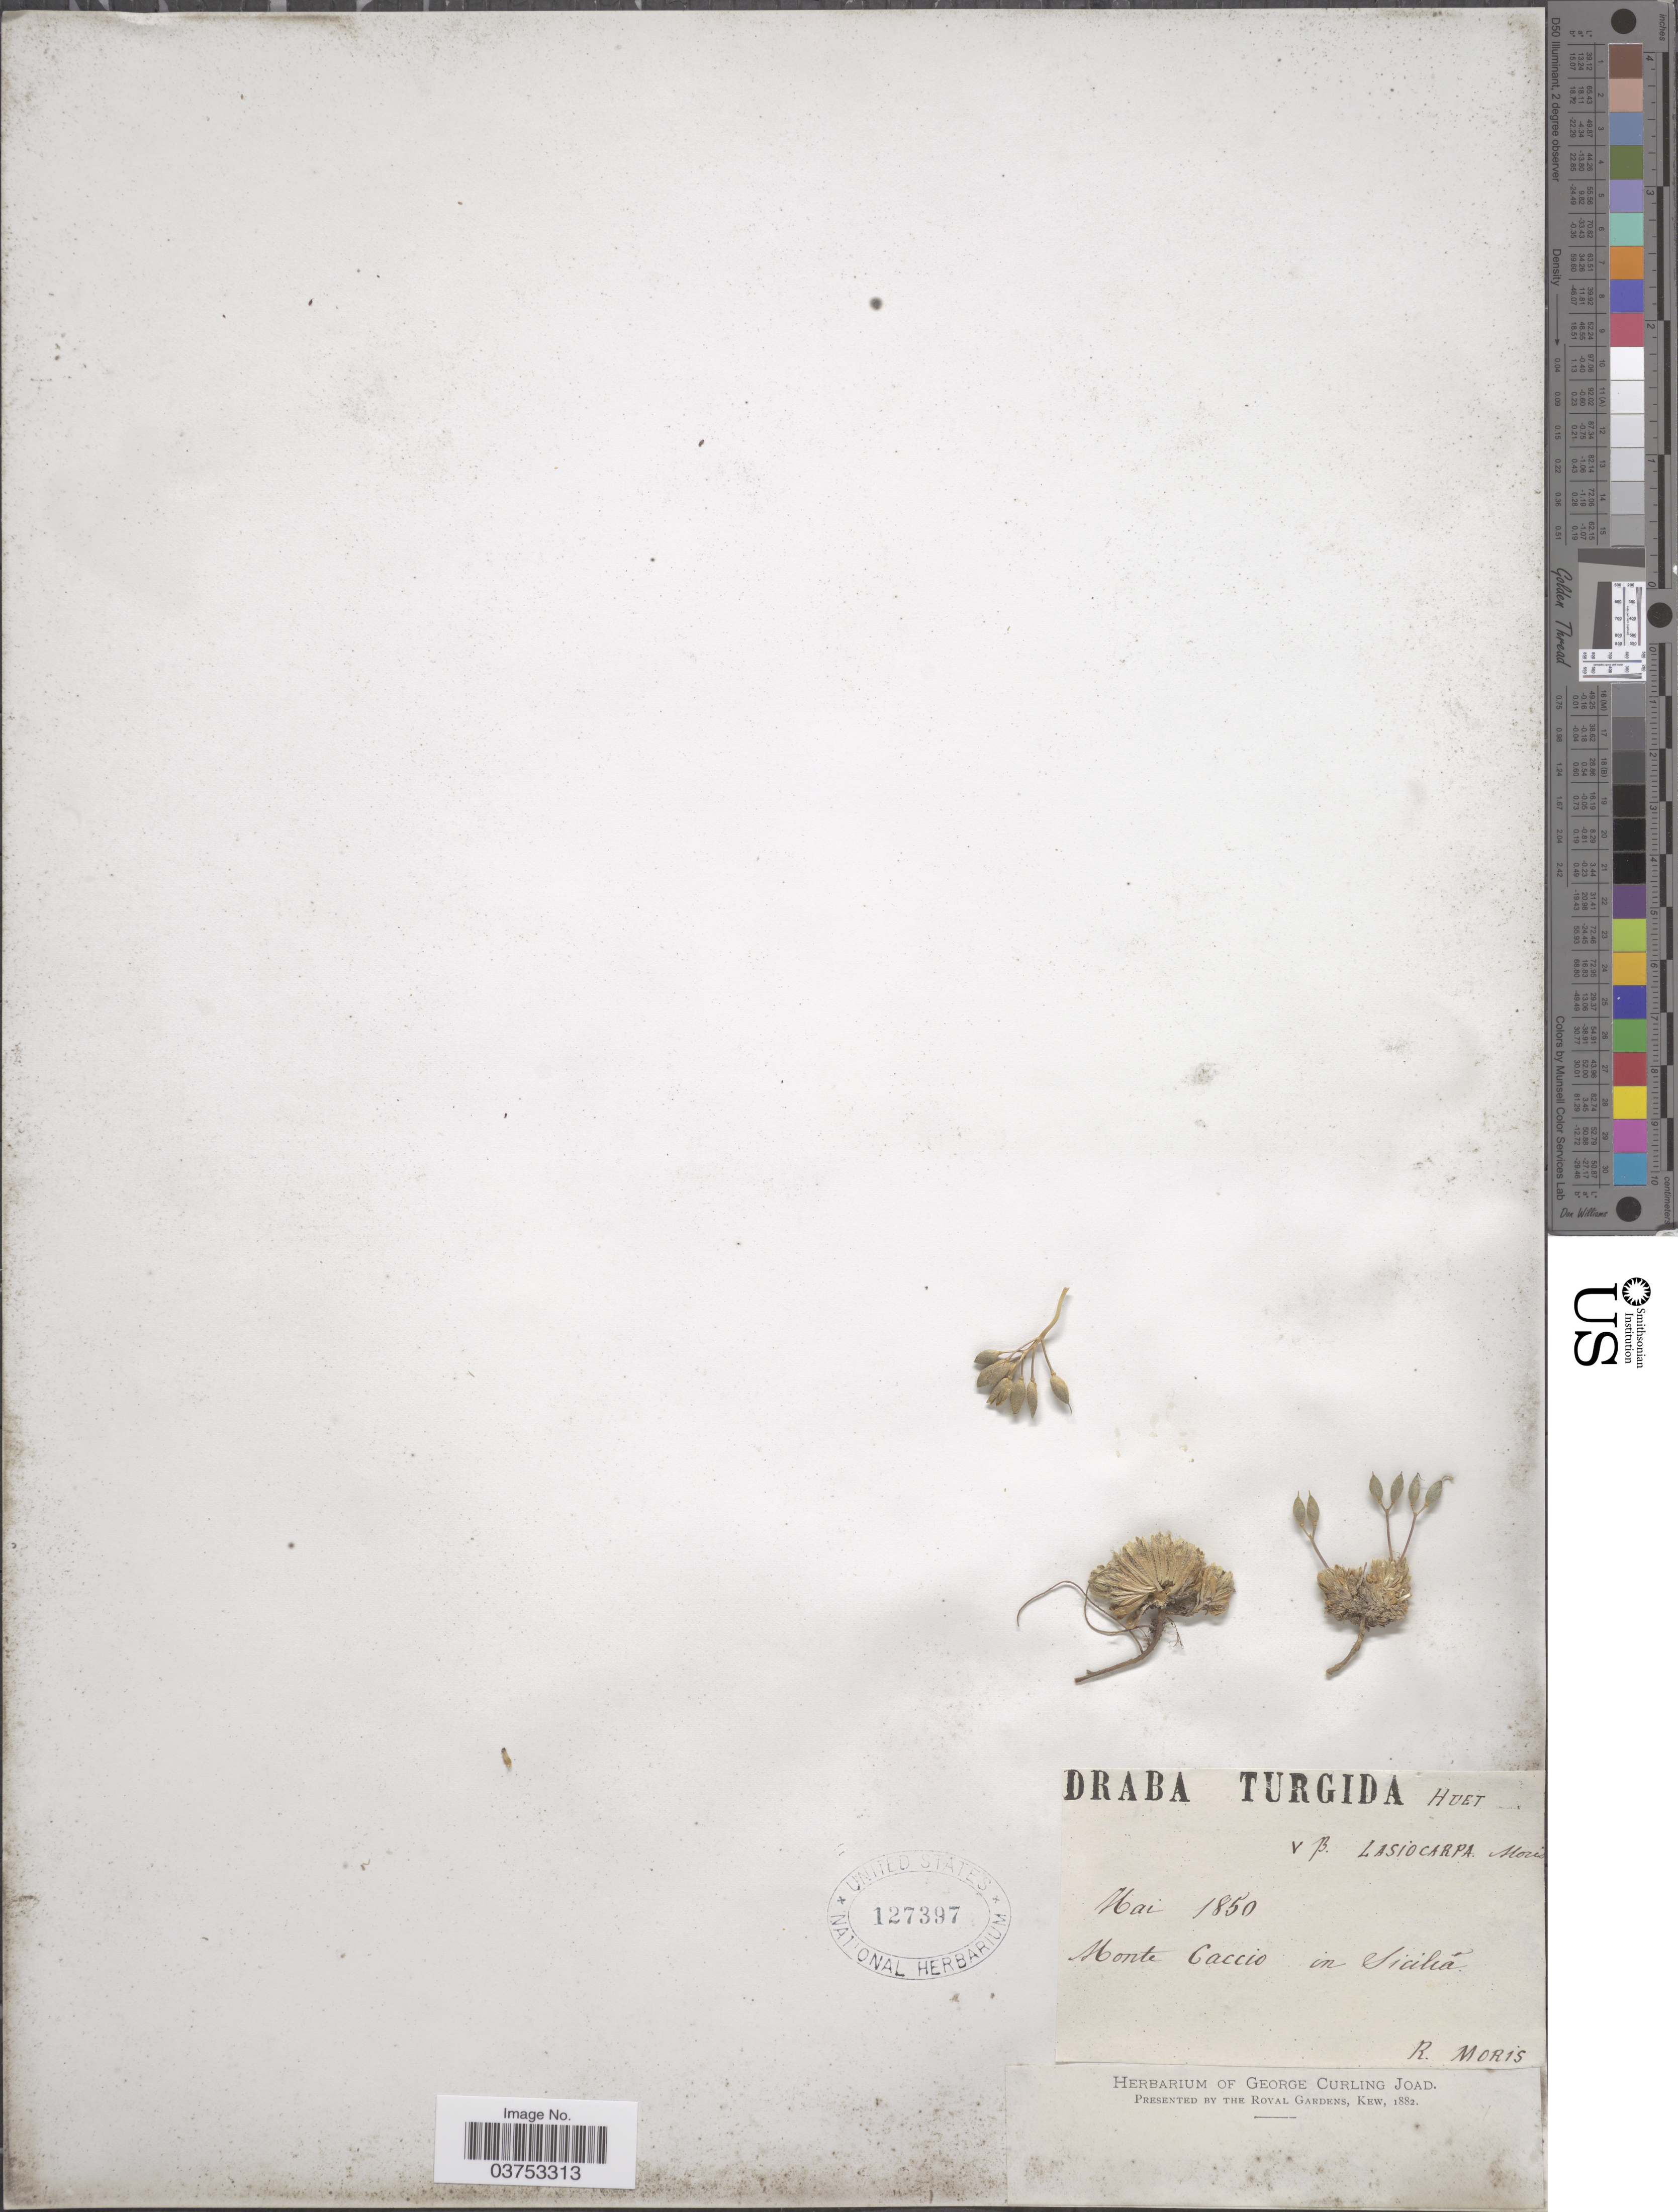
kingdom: Plantae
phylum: Tracheophyta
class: Magnoliopsida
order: Brassicales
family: Brassicaceae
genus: Draba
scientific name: Draba turgida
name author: A. Huet ex Nyman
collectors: R. Moris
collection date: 1850-05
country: Italy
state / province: Siciliana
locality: Monte Caccio in Sicilia.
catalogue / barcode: US 127397